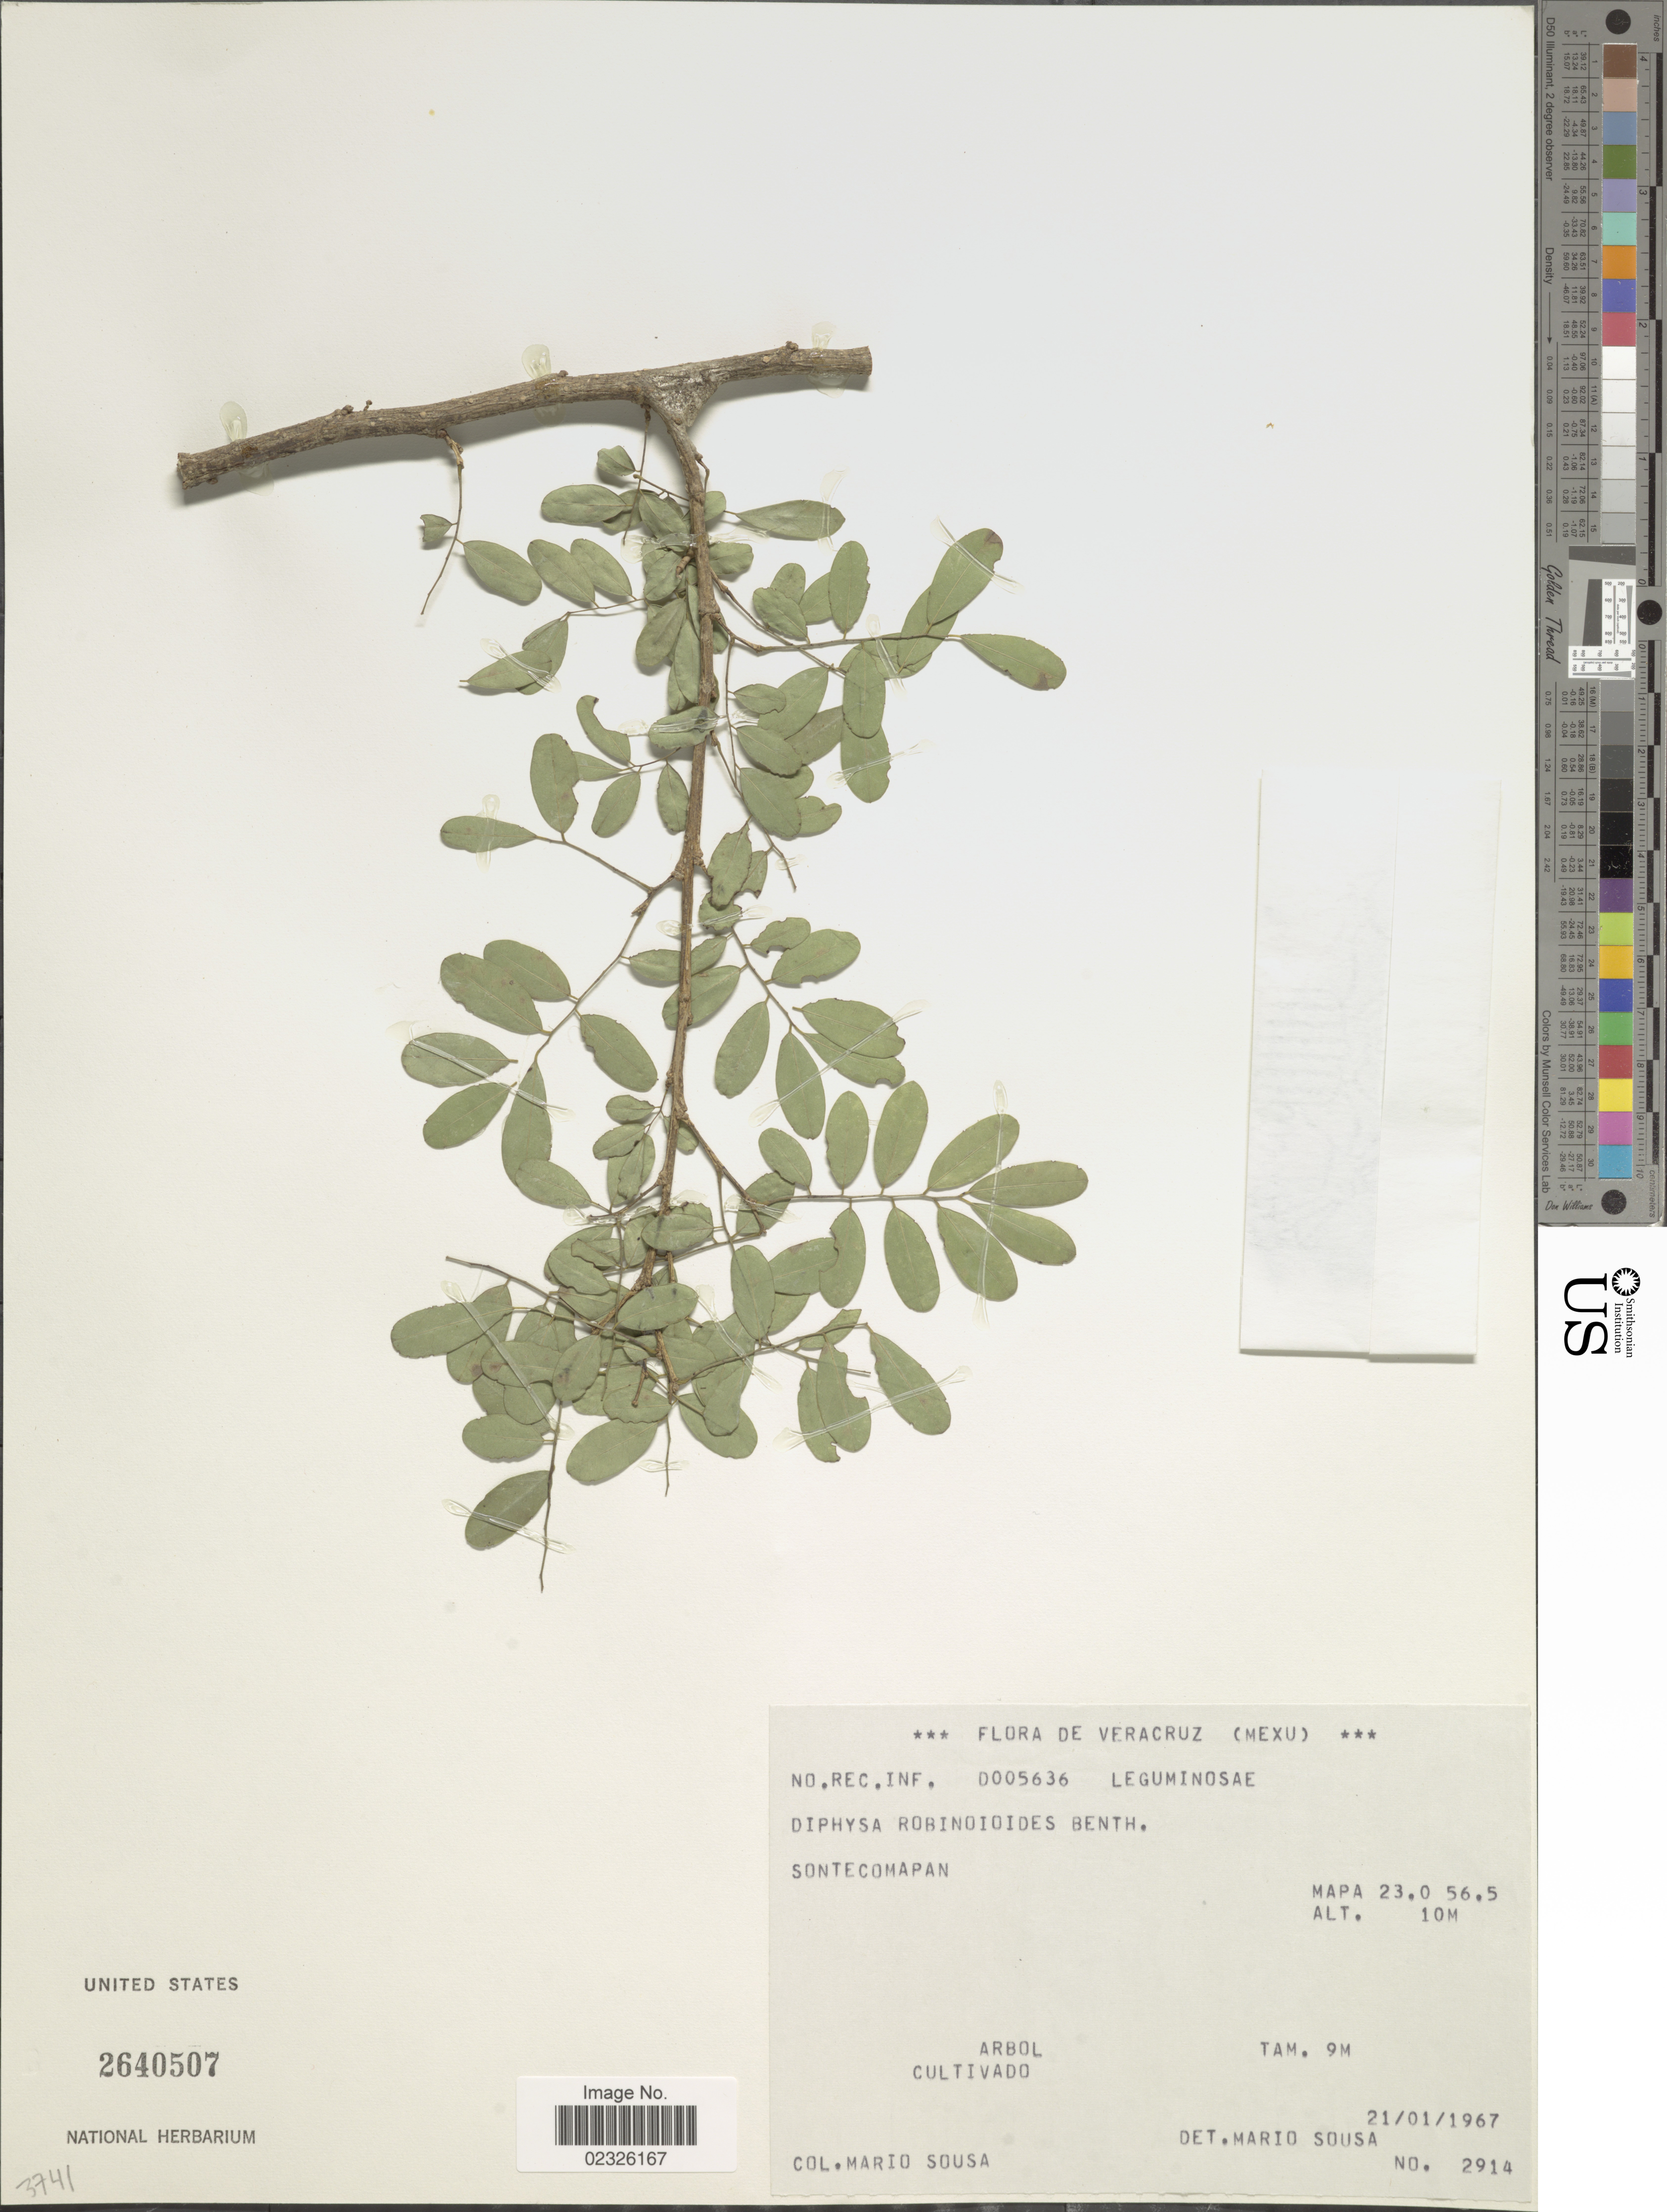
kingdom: Plantae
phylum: Tracheophyta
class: Magnoliopsida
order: Fabales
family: Fabaceae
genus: Diphysa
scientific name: Diphysa robinioides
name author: Benth.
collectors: M. Sousa S.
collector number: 2914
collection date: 1967-01-21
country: Mexico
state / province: Veracruz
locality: Veracruz, Sontecomapan, Mapa 23.0 56.5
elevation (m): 10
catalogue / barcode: US 2640507